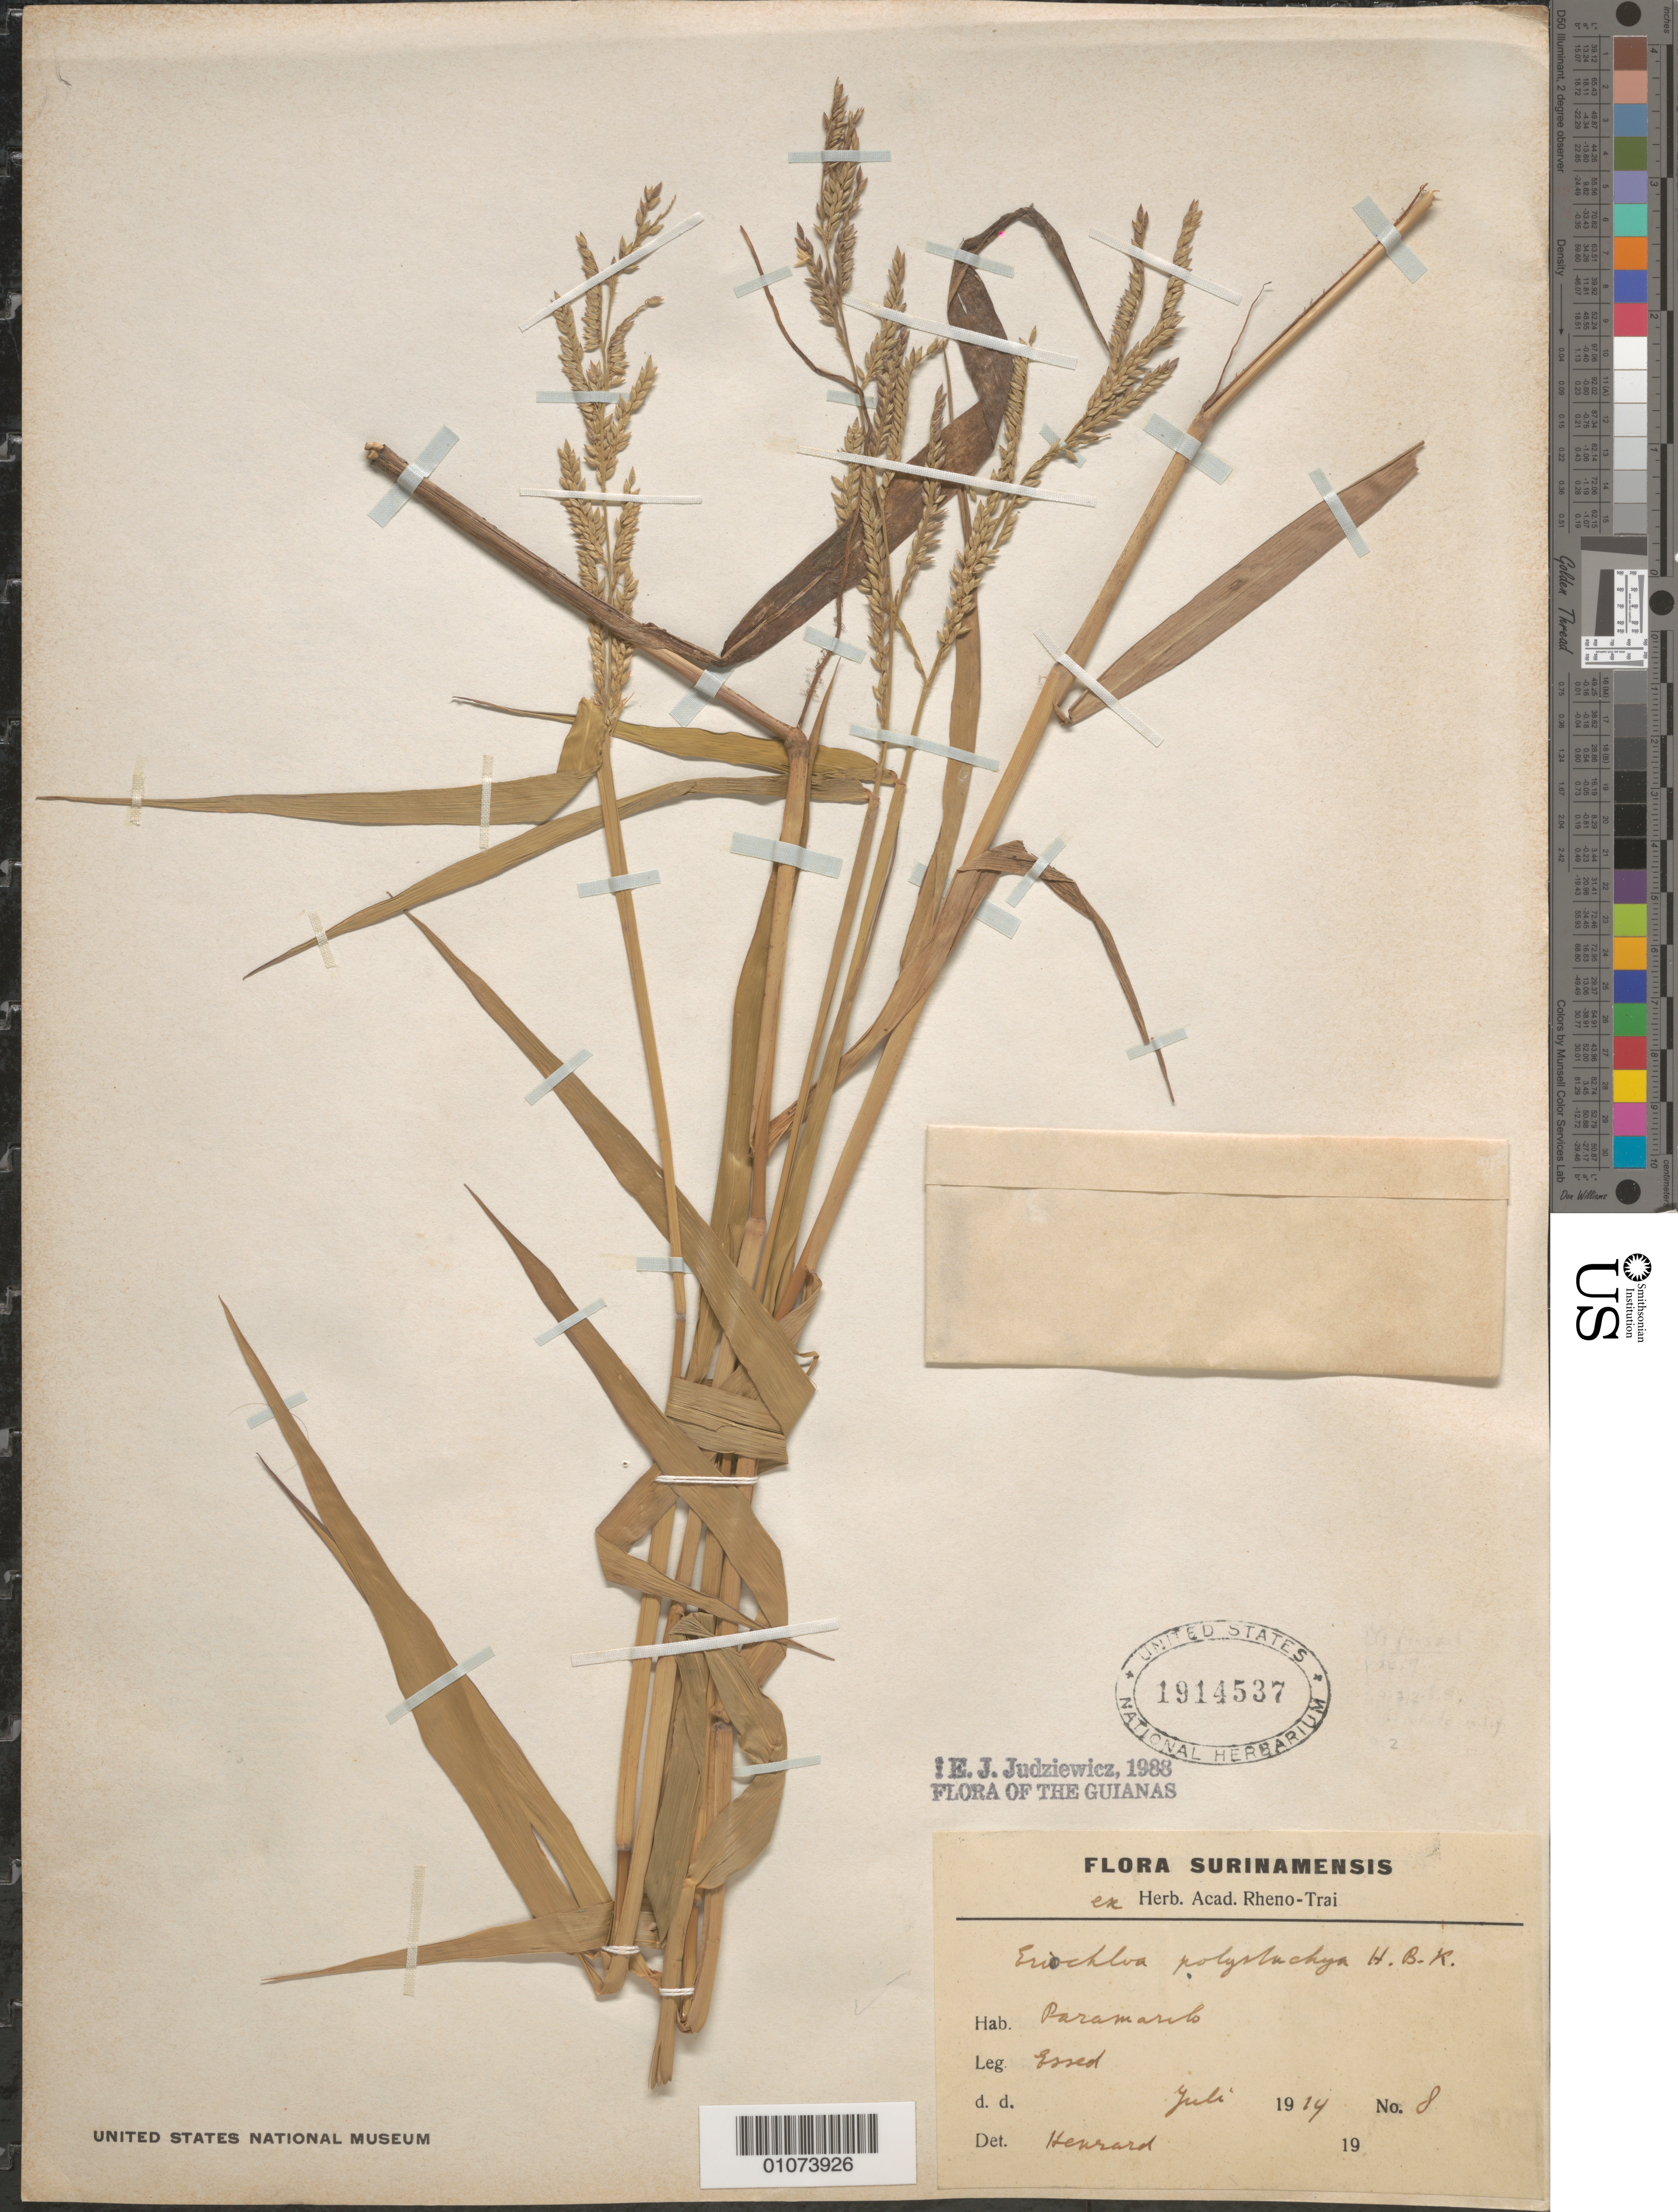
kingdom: Plantae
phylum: Tracheophyta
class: Liliopsida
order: Poales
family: Poaceae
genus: Eriochloa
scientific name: Eriochloa polystachya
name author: Kunth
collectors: J. T. Henrard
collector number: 8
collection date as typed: Jul-14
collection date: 1914-07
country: Suriname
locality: Paramaribo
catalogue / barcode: US 1914537